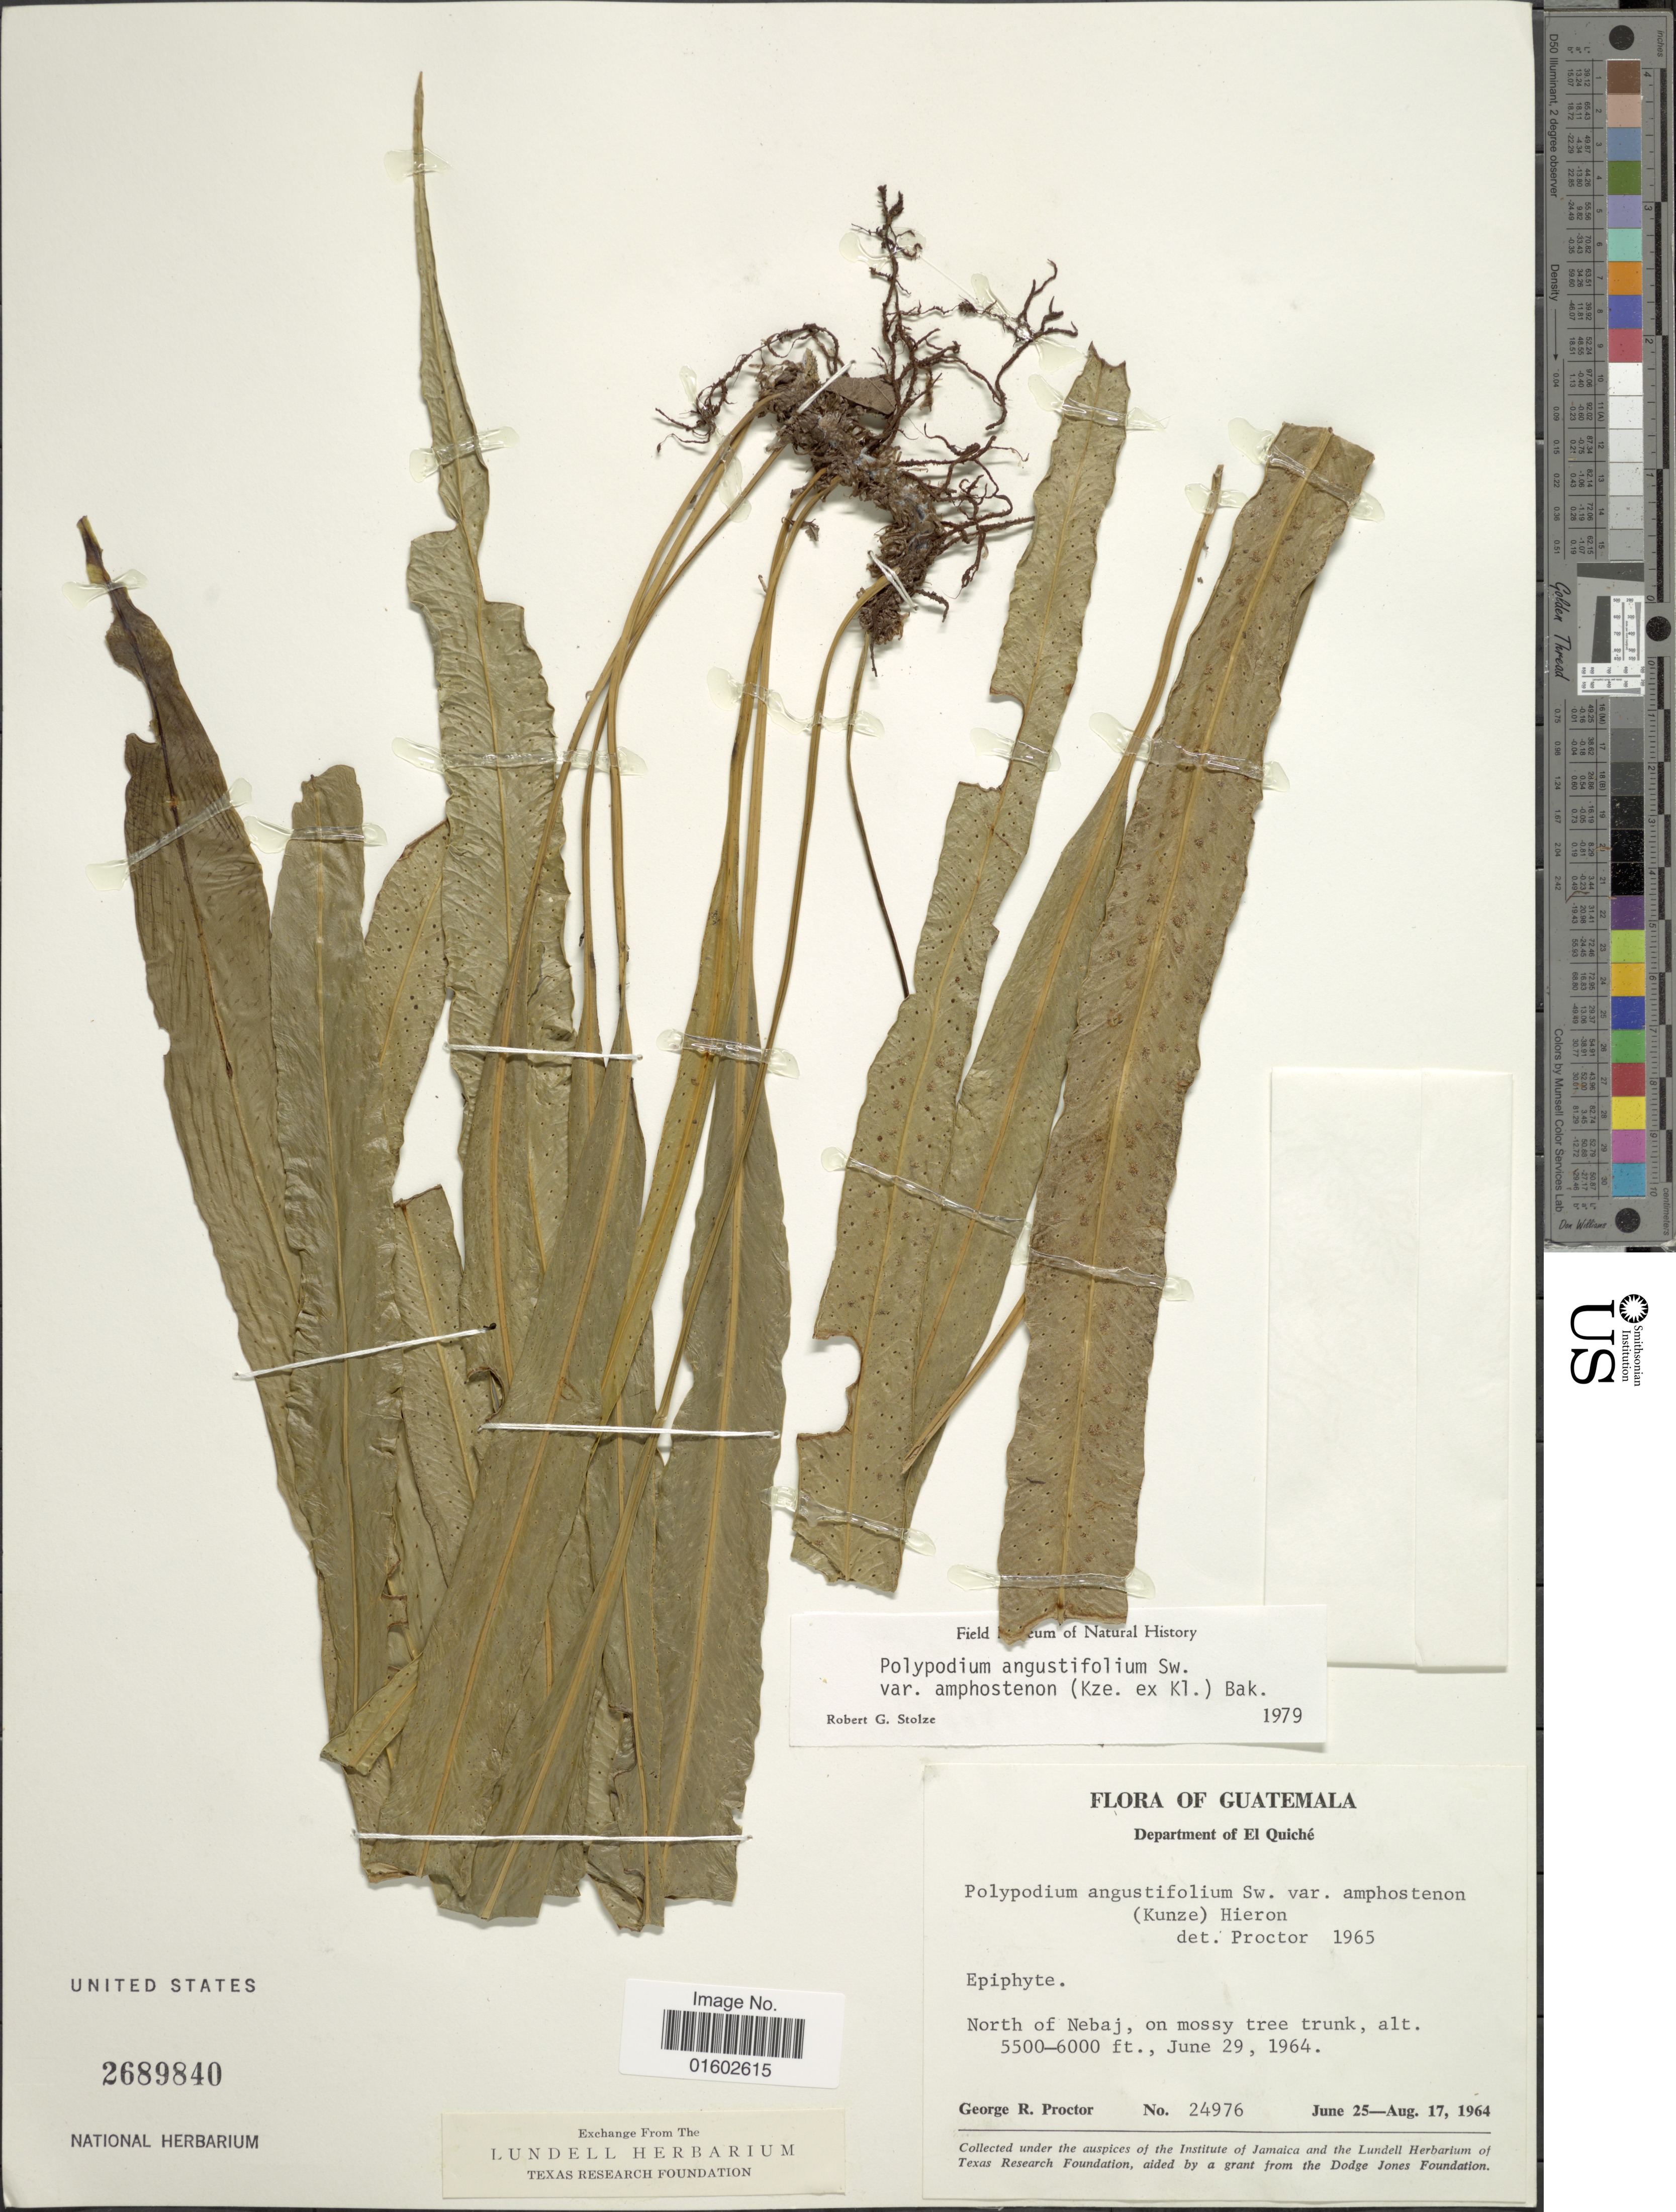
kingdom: Plantae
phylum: Tracheophyta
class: Polypodiopsida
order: Polypodiales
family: Polypodiaceae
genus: Campyloneurum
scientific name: Campyloneurum amphostenon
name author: (Kunze ex Klotzsch) Fée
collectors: G. R. Proctor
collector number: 24976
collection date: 1964-06-25/1964-08-17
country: Guatemala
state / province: El Quiché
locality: Department of El Quiche, North of Nebaj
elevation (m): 1676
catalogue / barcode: US 2689840